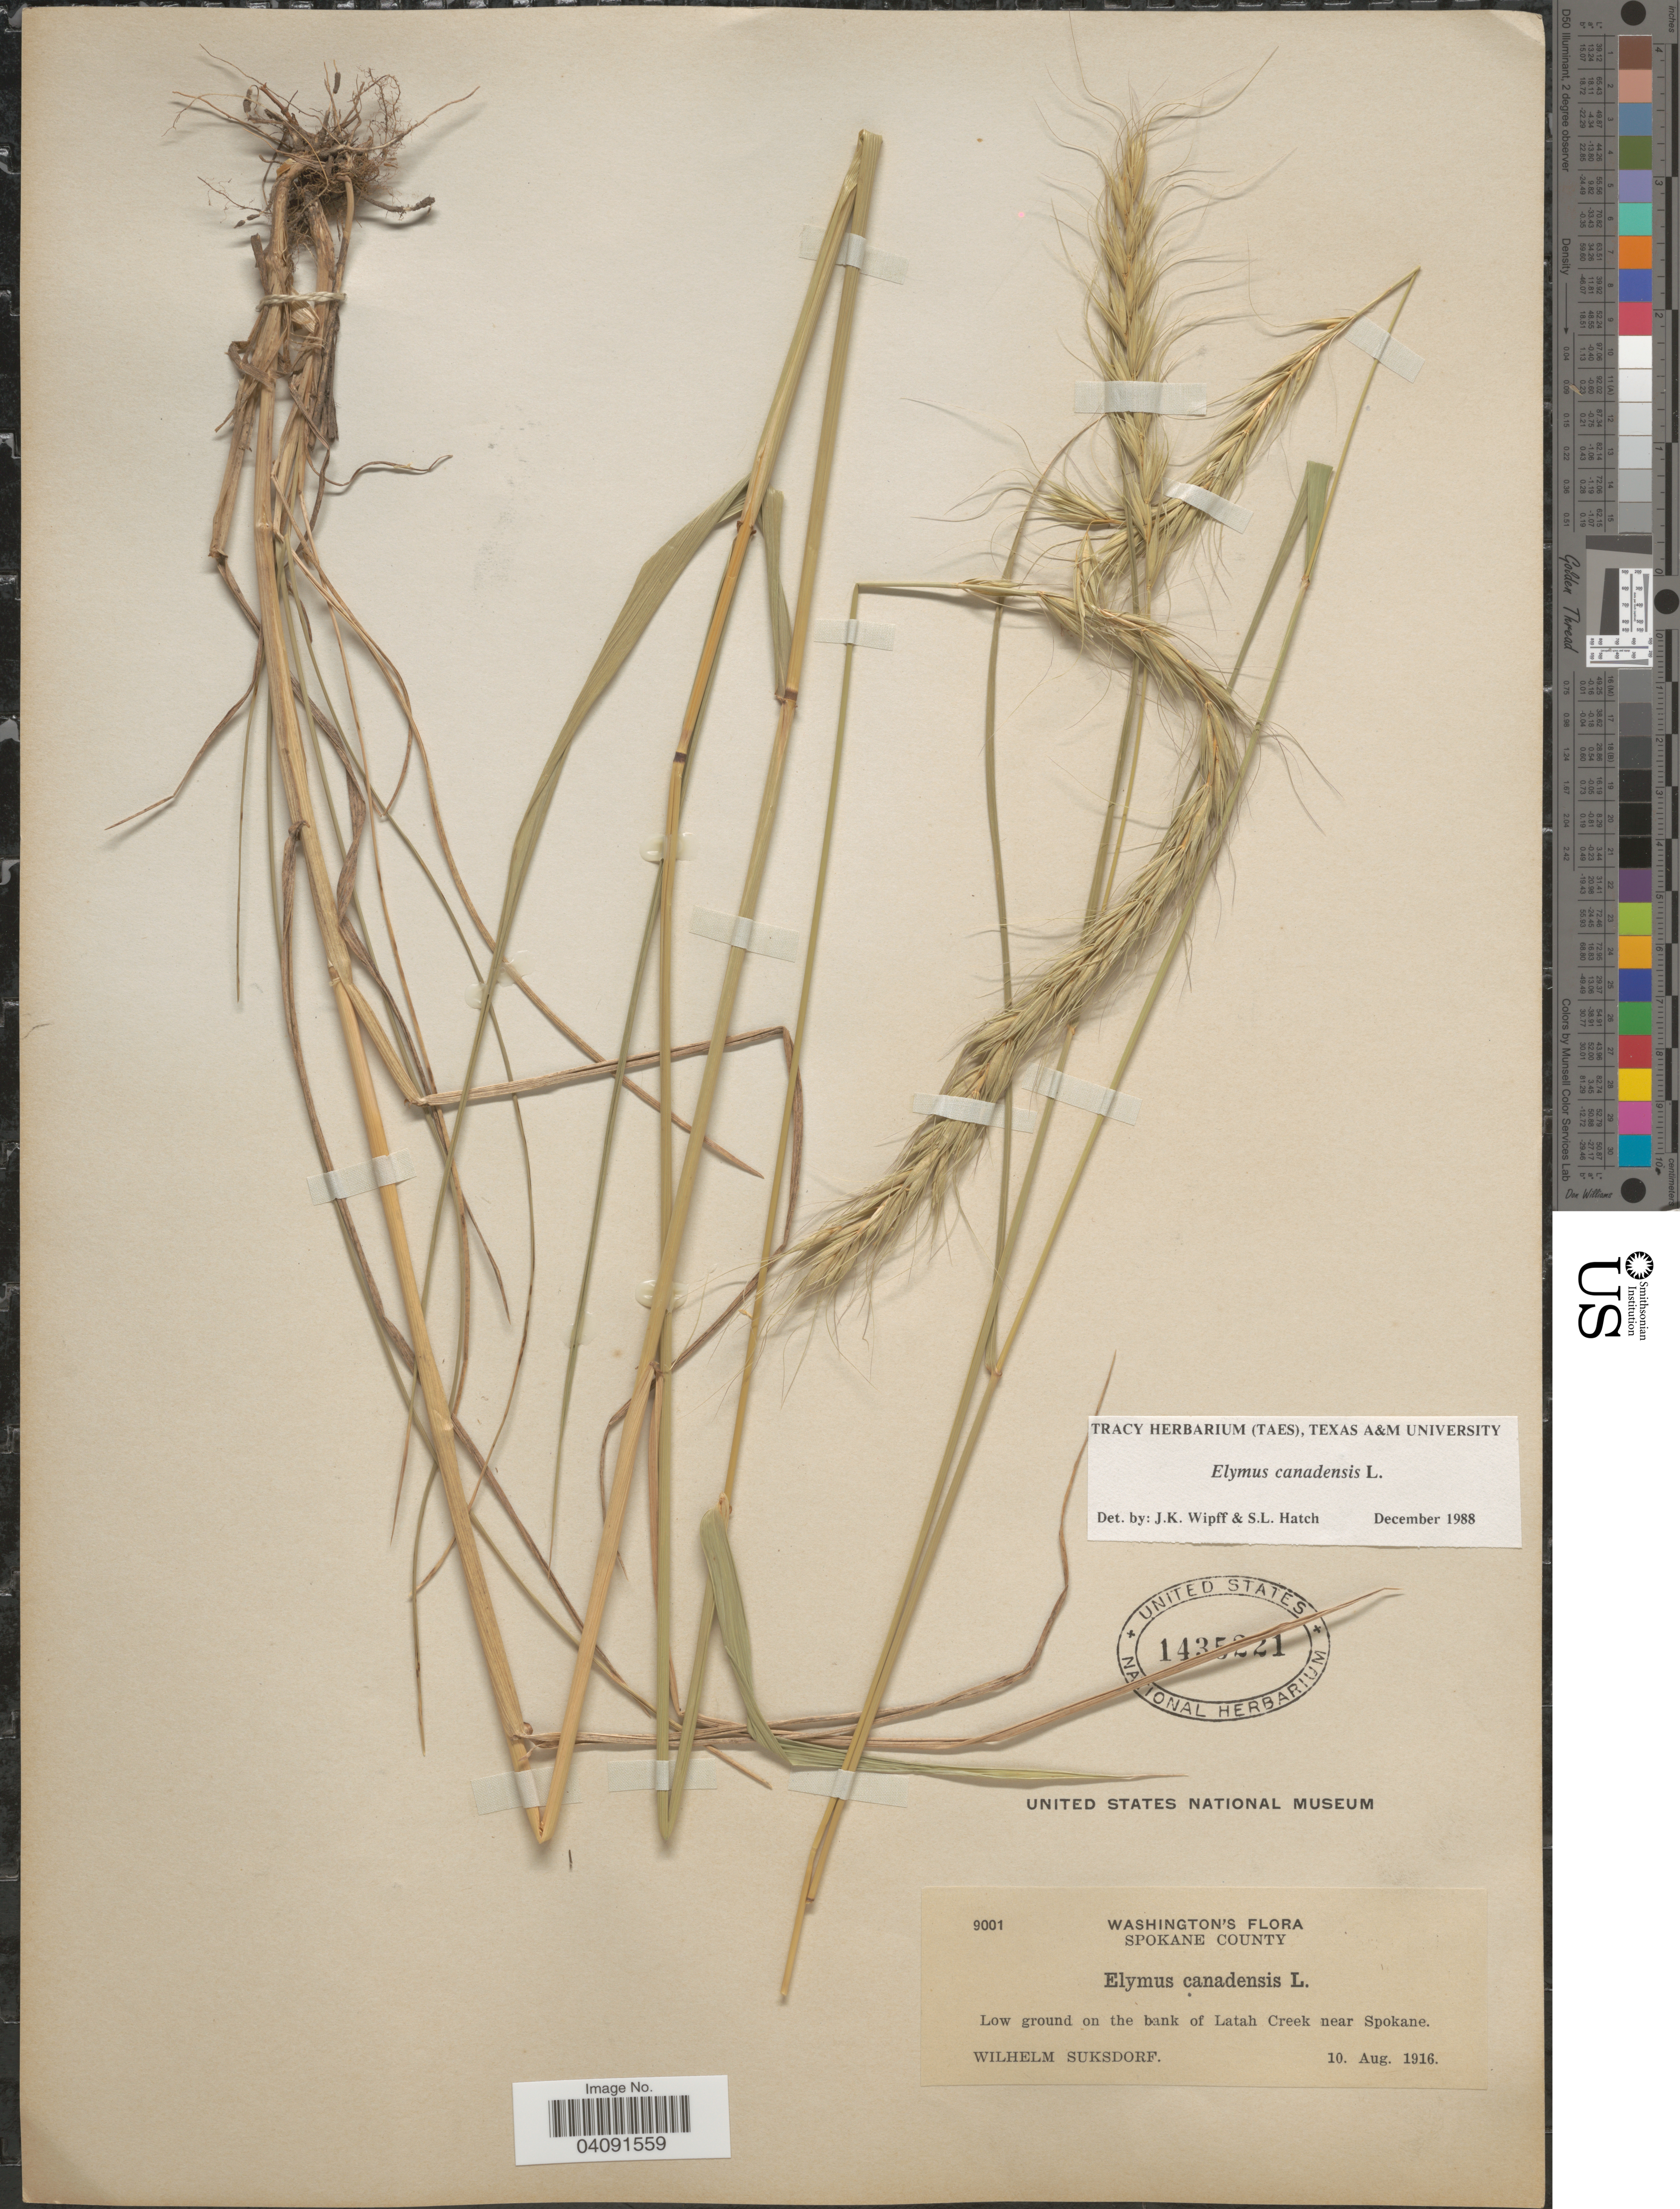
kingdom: Plantae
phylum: Tracheophyta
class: Liliopsida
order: Poales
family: Poaceae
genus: Elymus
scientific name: Elymus canadensis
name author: L.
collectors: W. N. Suksdorf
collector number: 9001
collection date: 1916-08-10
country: United States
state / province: Washington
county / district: Spokane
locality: Spokane County. Low ground on the bank of Latah Creek near Spokane.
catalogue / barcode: US 1435221